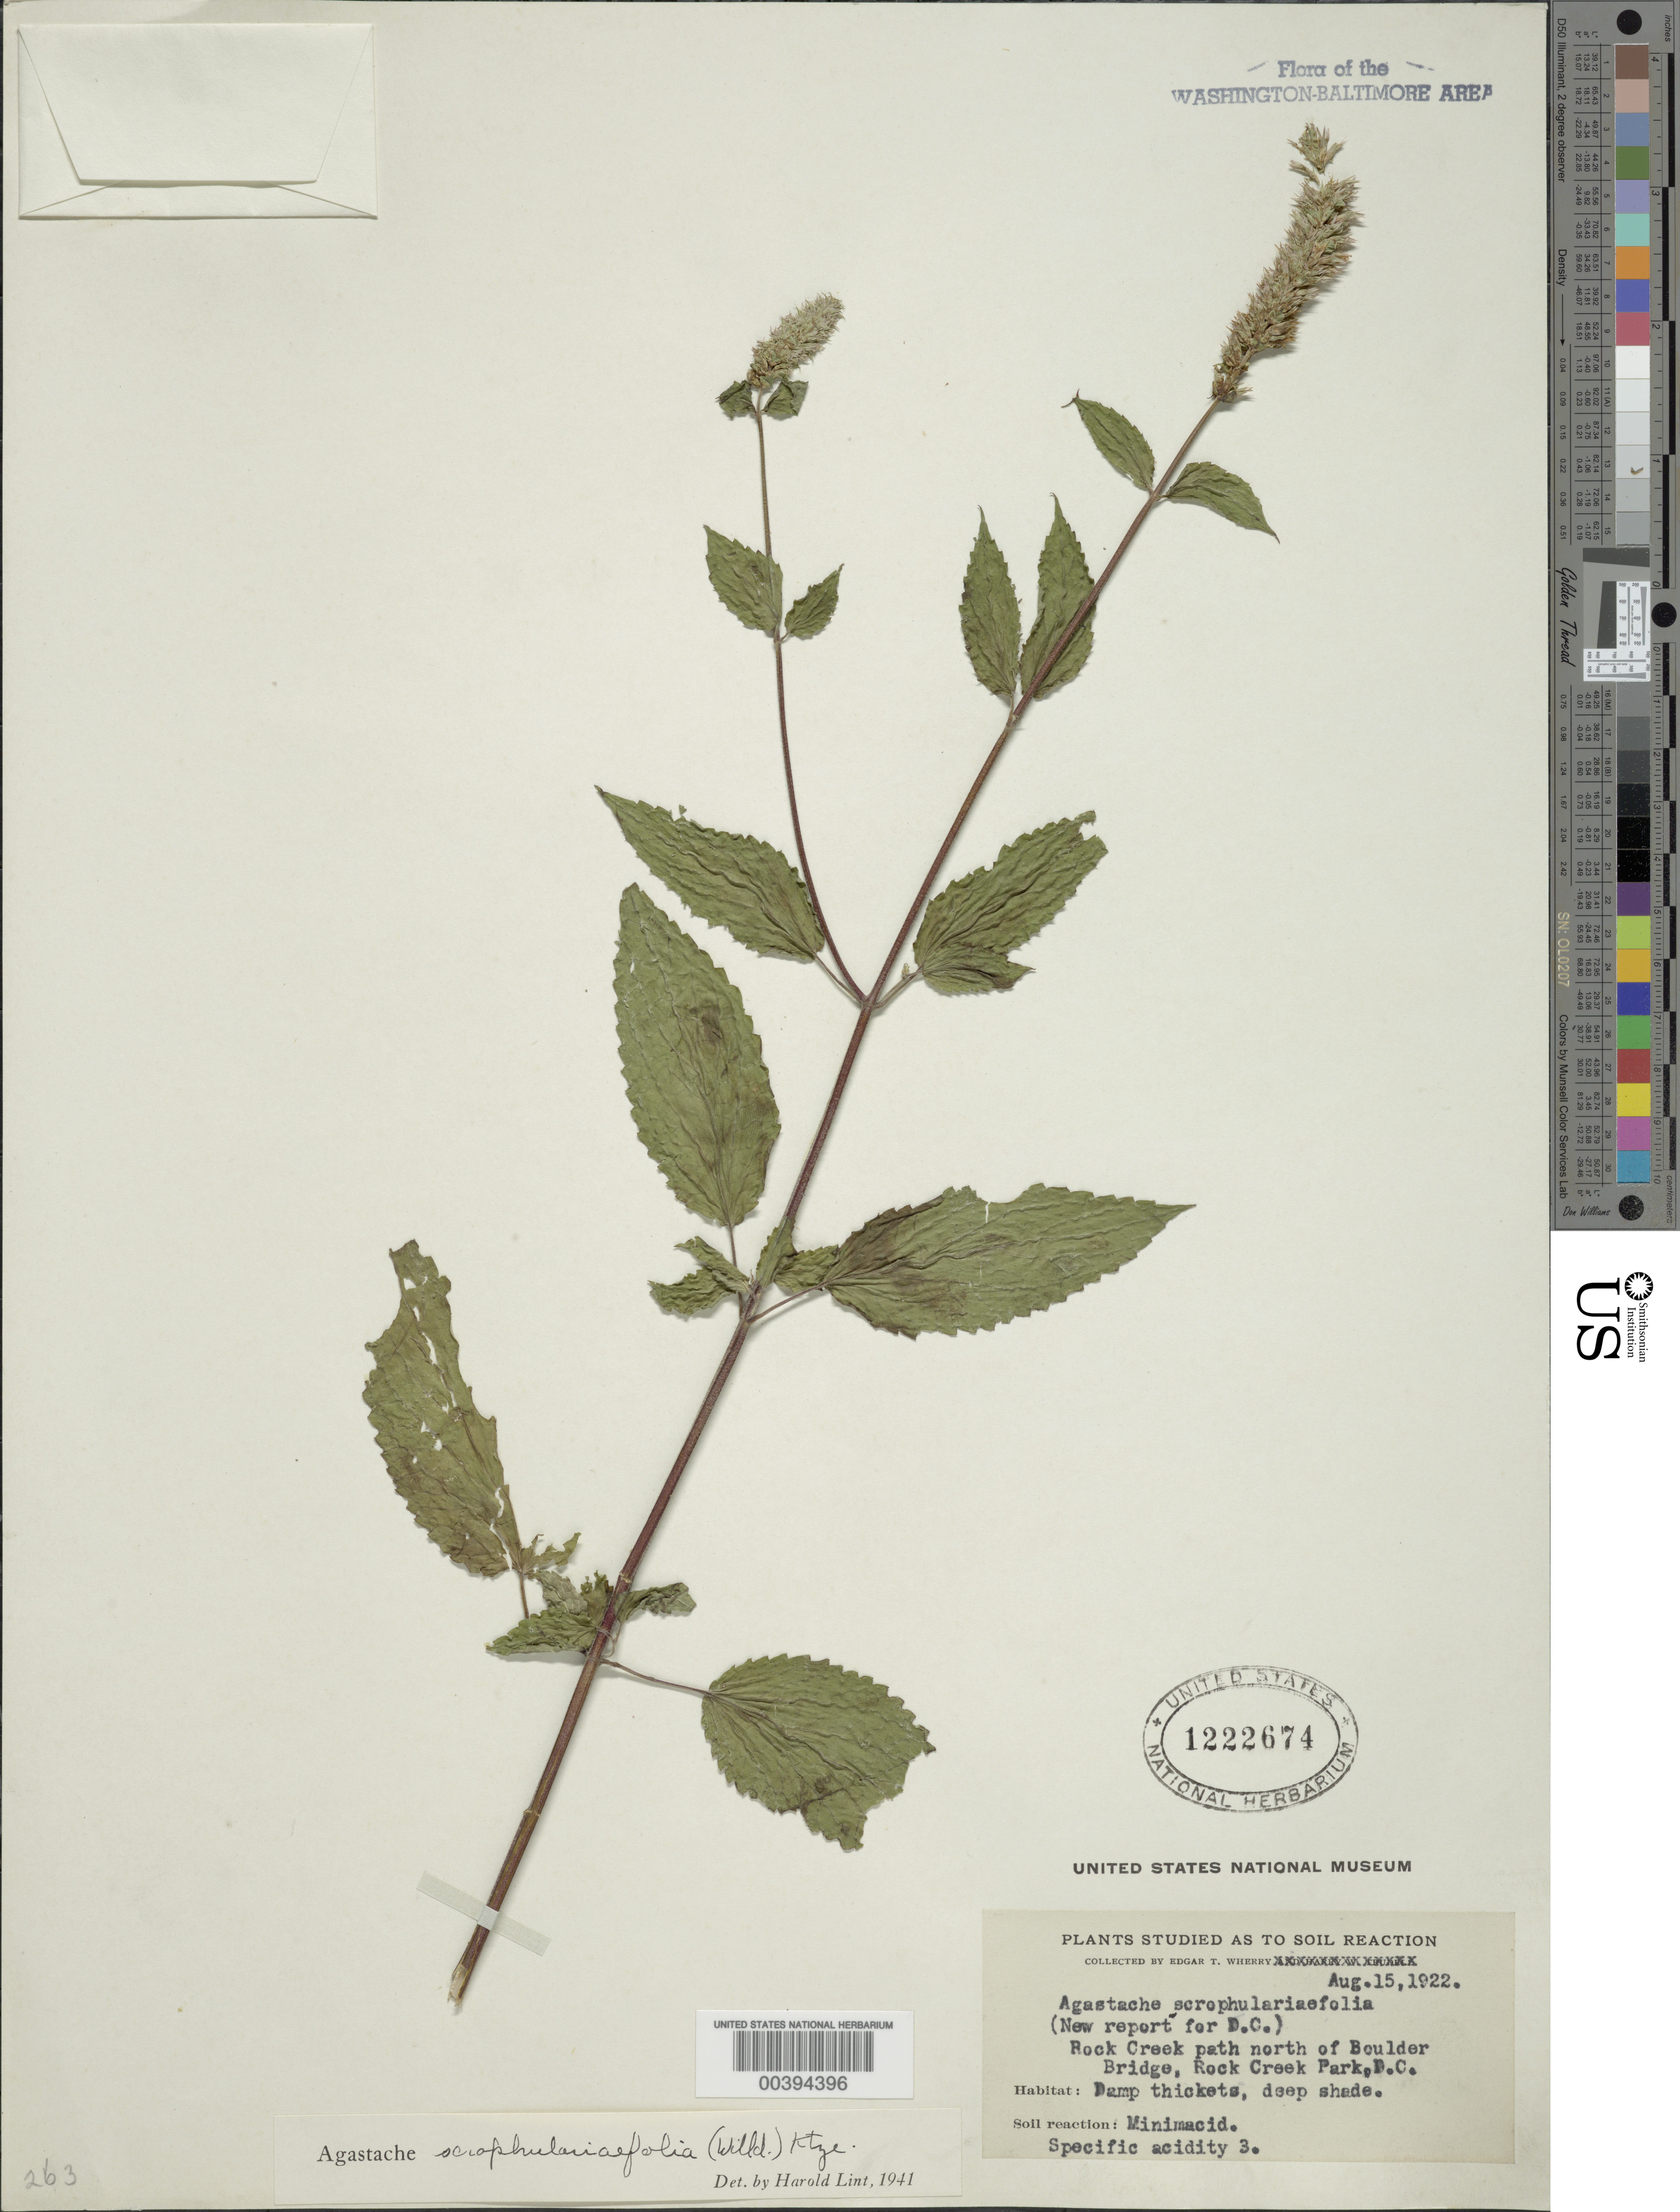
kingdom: Plantae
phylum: Tracheophyta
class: Magnoliopsida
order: Lamiales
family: Lamiaceae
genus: Agastache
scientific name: Agastache scrophulariifolia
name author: (Willd.) Kuntze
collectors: E. T. Wherry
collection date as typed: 15 Aug 1922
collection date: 1922-08-15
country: United States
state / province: District of Columbia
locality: Rock Creek path north of Boulder Bridge, Rock Creek Park Rock Creek Park and vicinity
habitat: Damp thickets, deep shade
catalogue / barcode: US 1222674